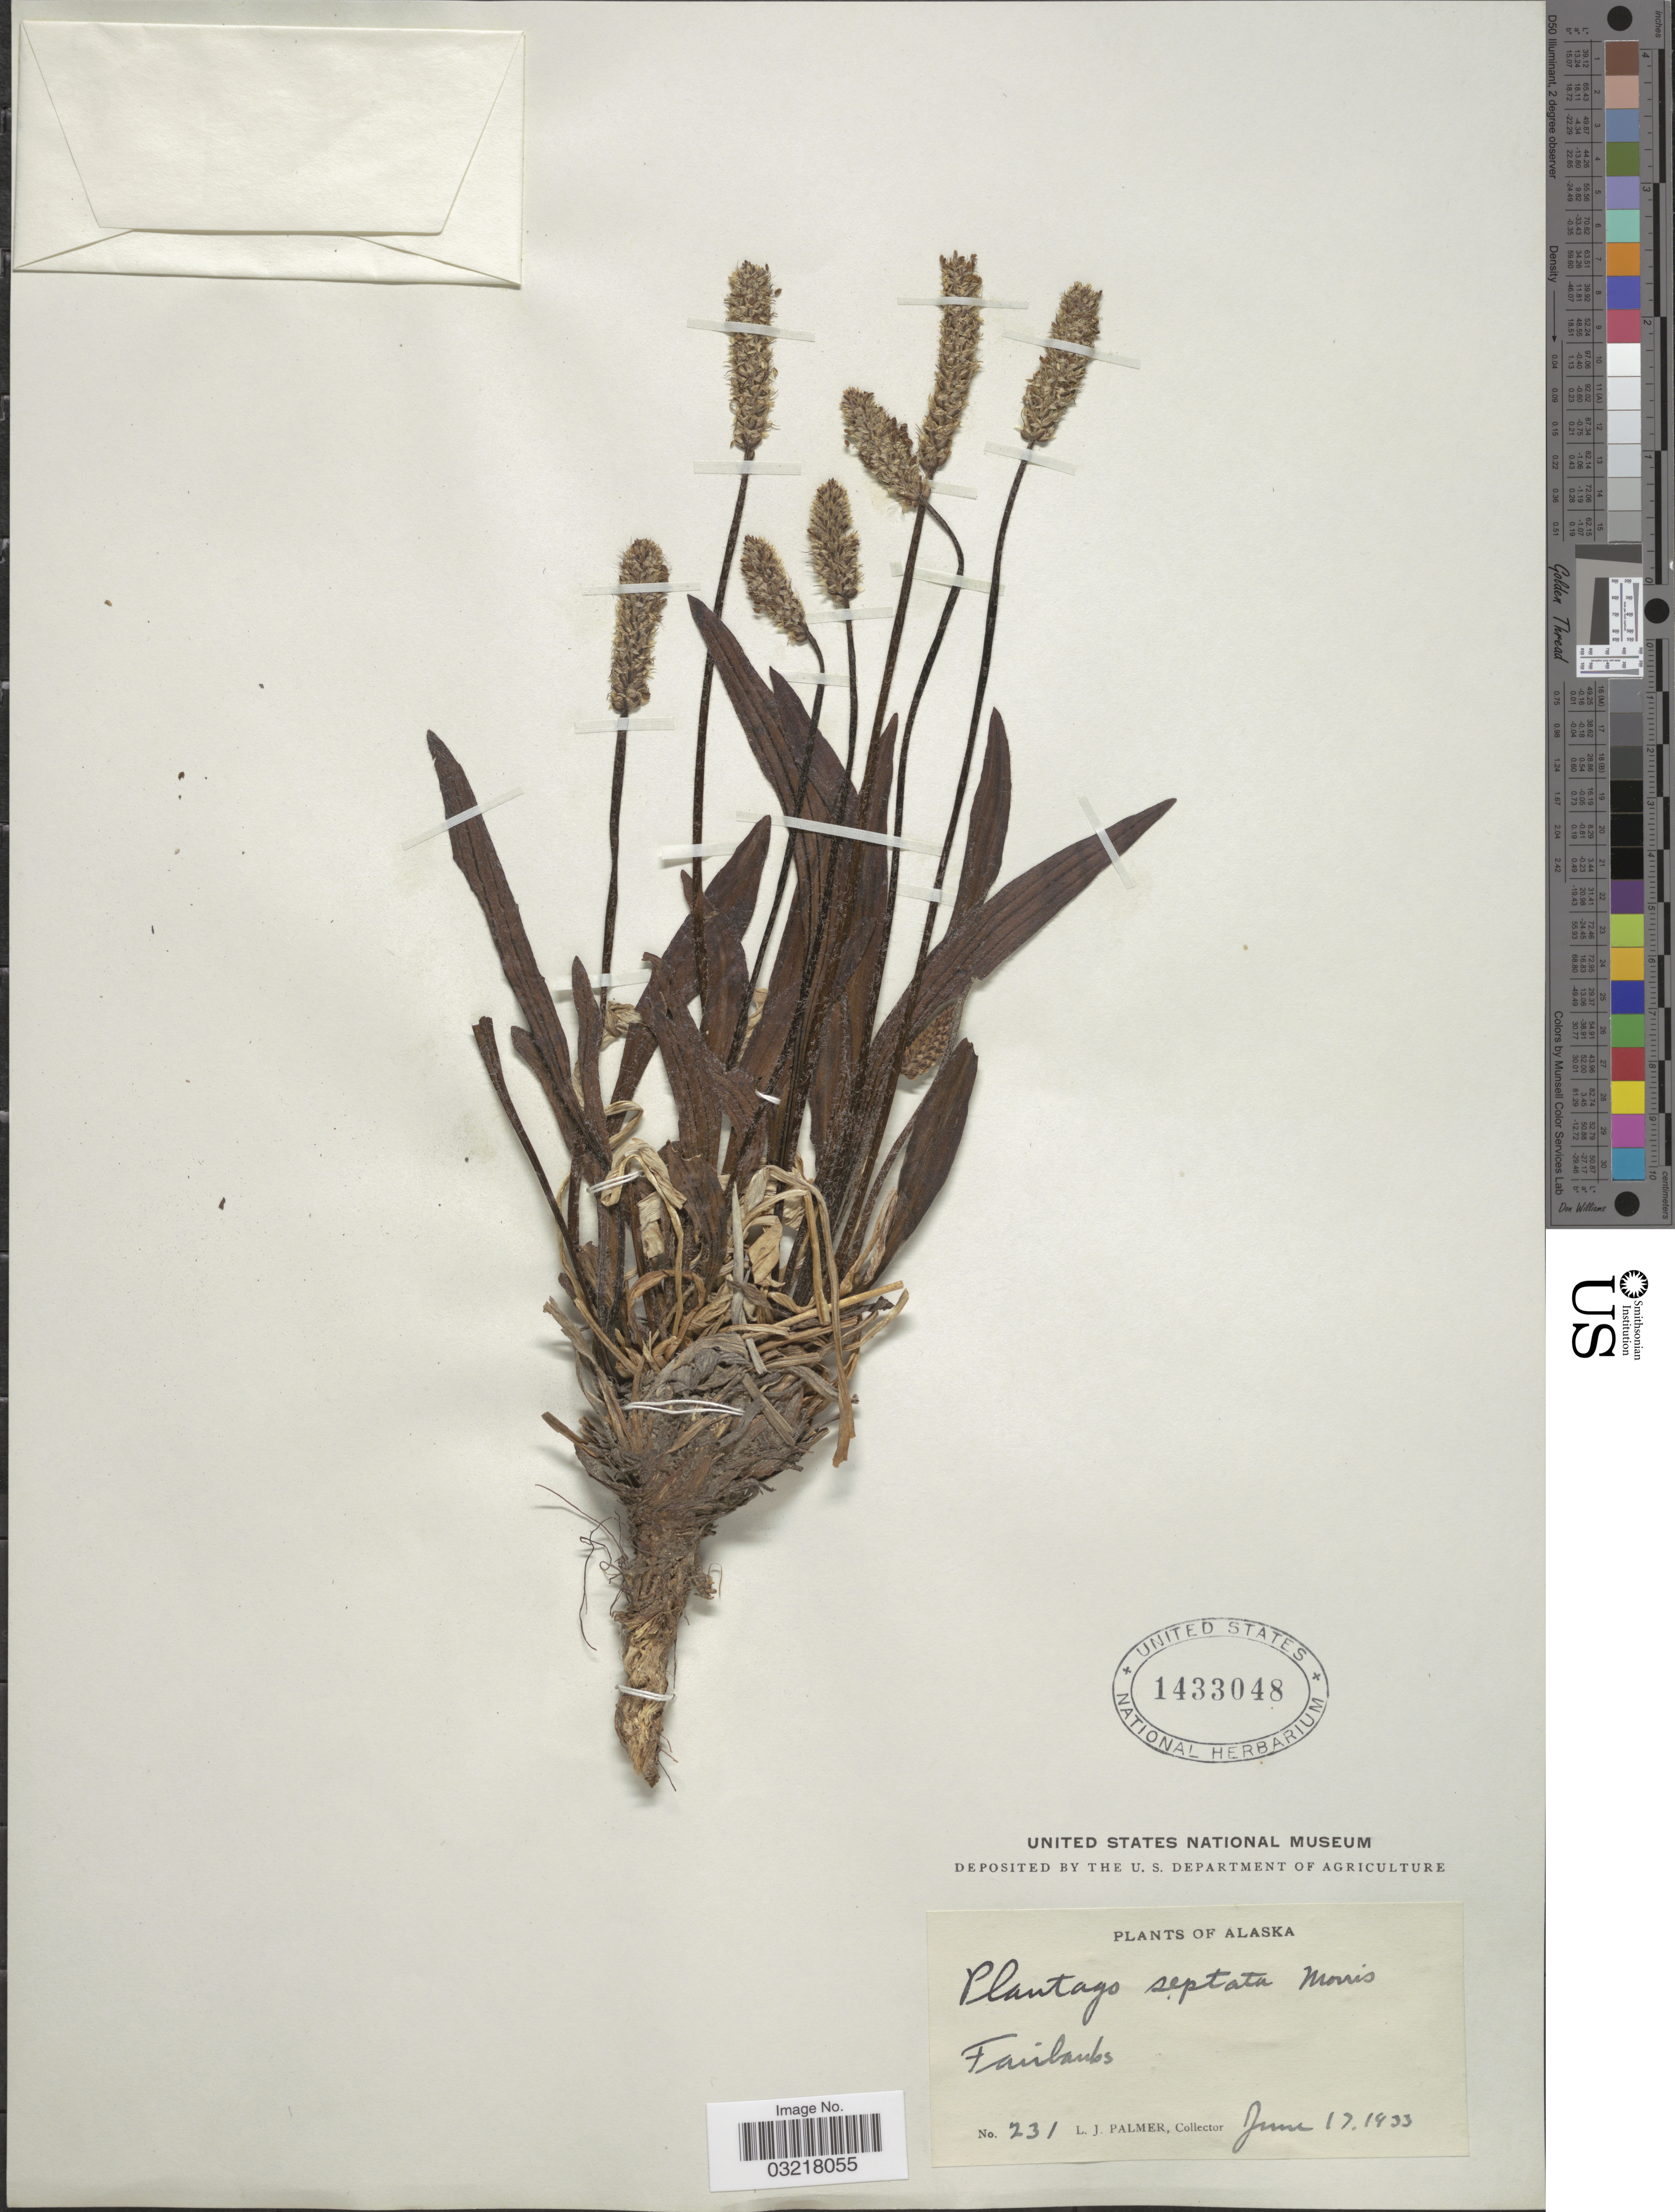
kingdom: Plantae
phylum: Tracheophyta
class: Magnoliopsida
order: Lamiales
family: Plantaginaceae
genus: Plantago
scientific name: Plantago canescens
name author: Adams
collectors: L. J. Palmer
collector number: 231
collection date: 1933-06-17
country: United States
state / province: Alaska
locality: Fairbanks.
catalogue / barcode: US 1433048